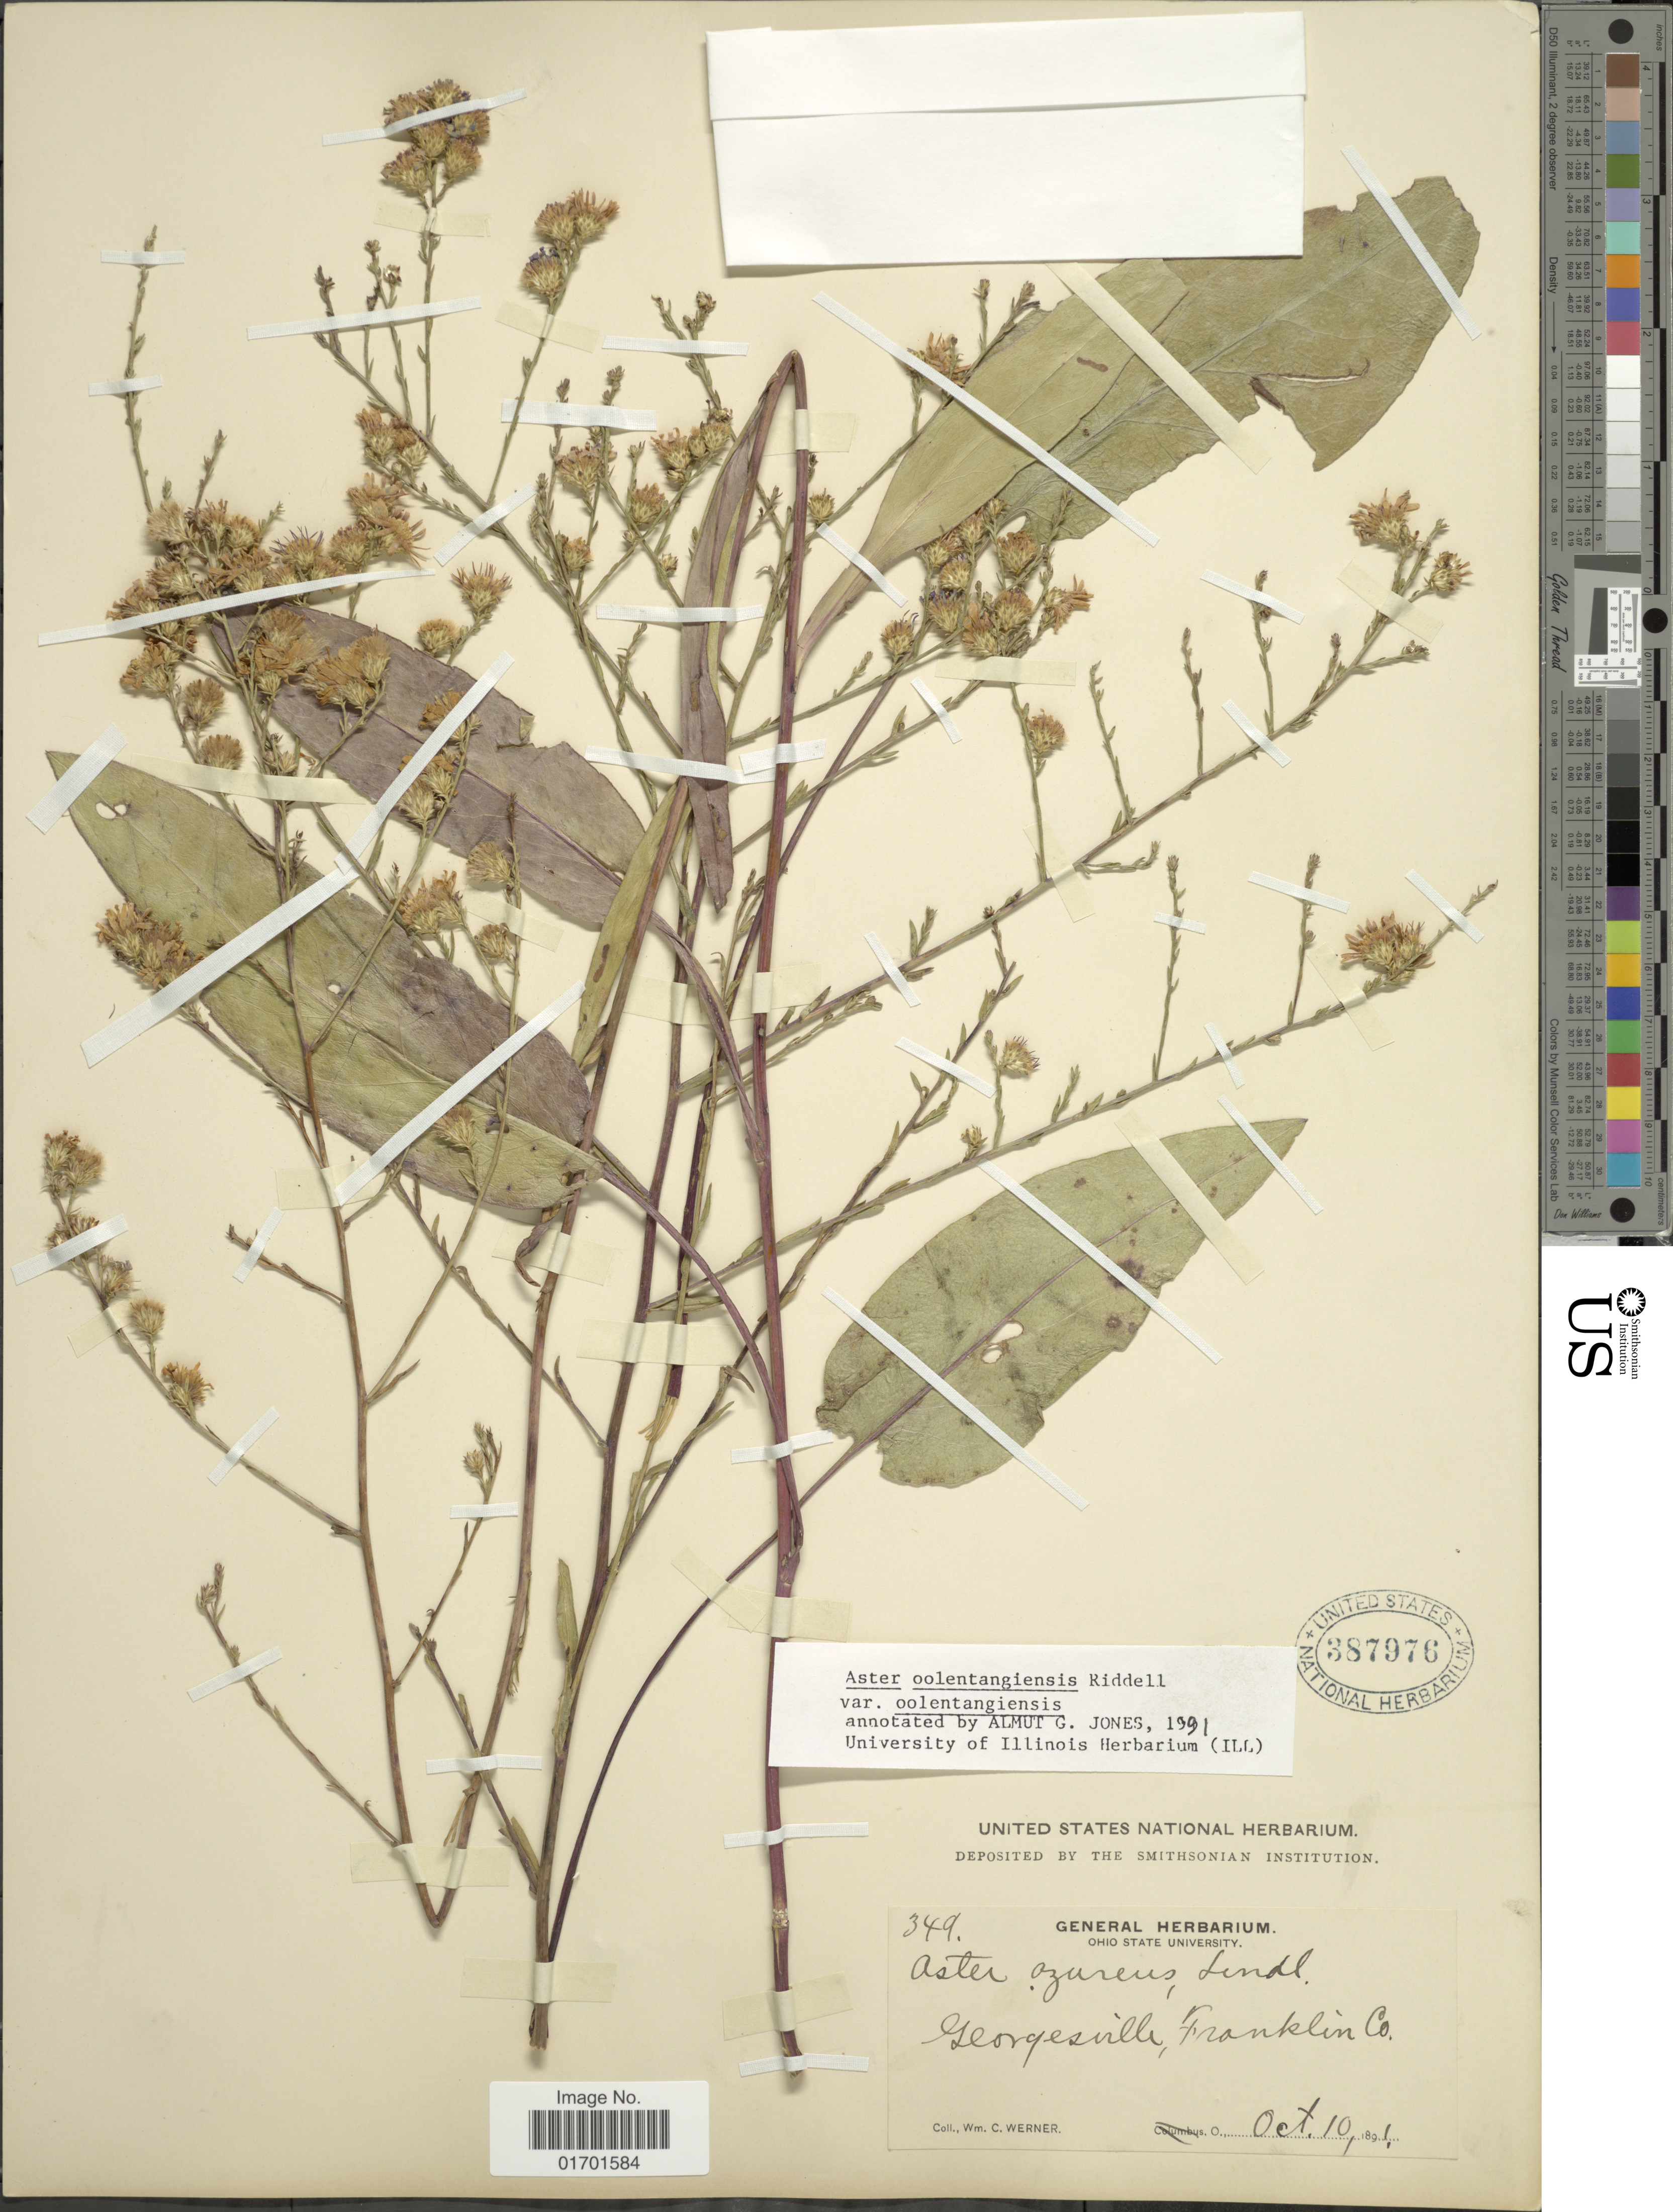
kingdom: Plantae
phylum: Tracheophyta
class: Magnoliopsida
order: Asterales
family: Asteraceae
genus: Symphyotrichum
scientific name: Symphyotrichum oolentangiense var. oolentangiense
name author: G.L. Nesom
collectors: W. Werner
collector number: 349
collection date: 1891-10-10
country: United States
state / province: Ohio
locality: Georgesville, Franklin Co.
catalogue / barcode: US 387976